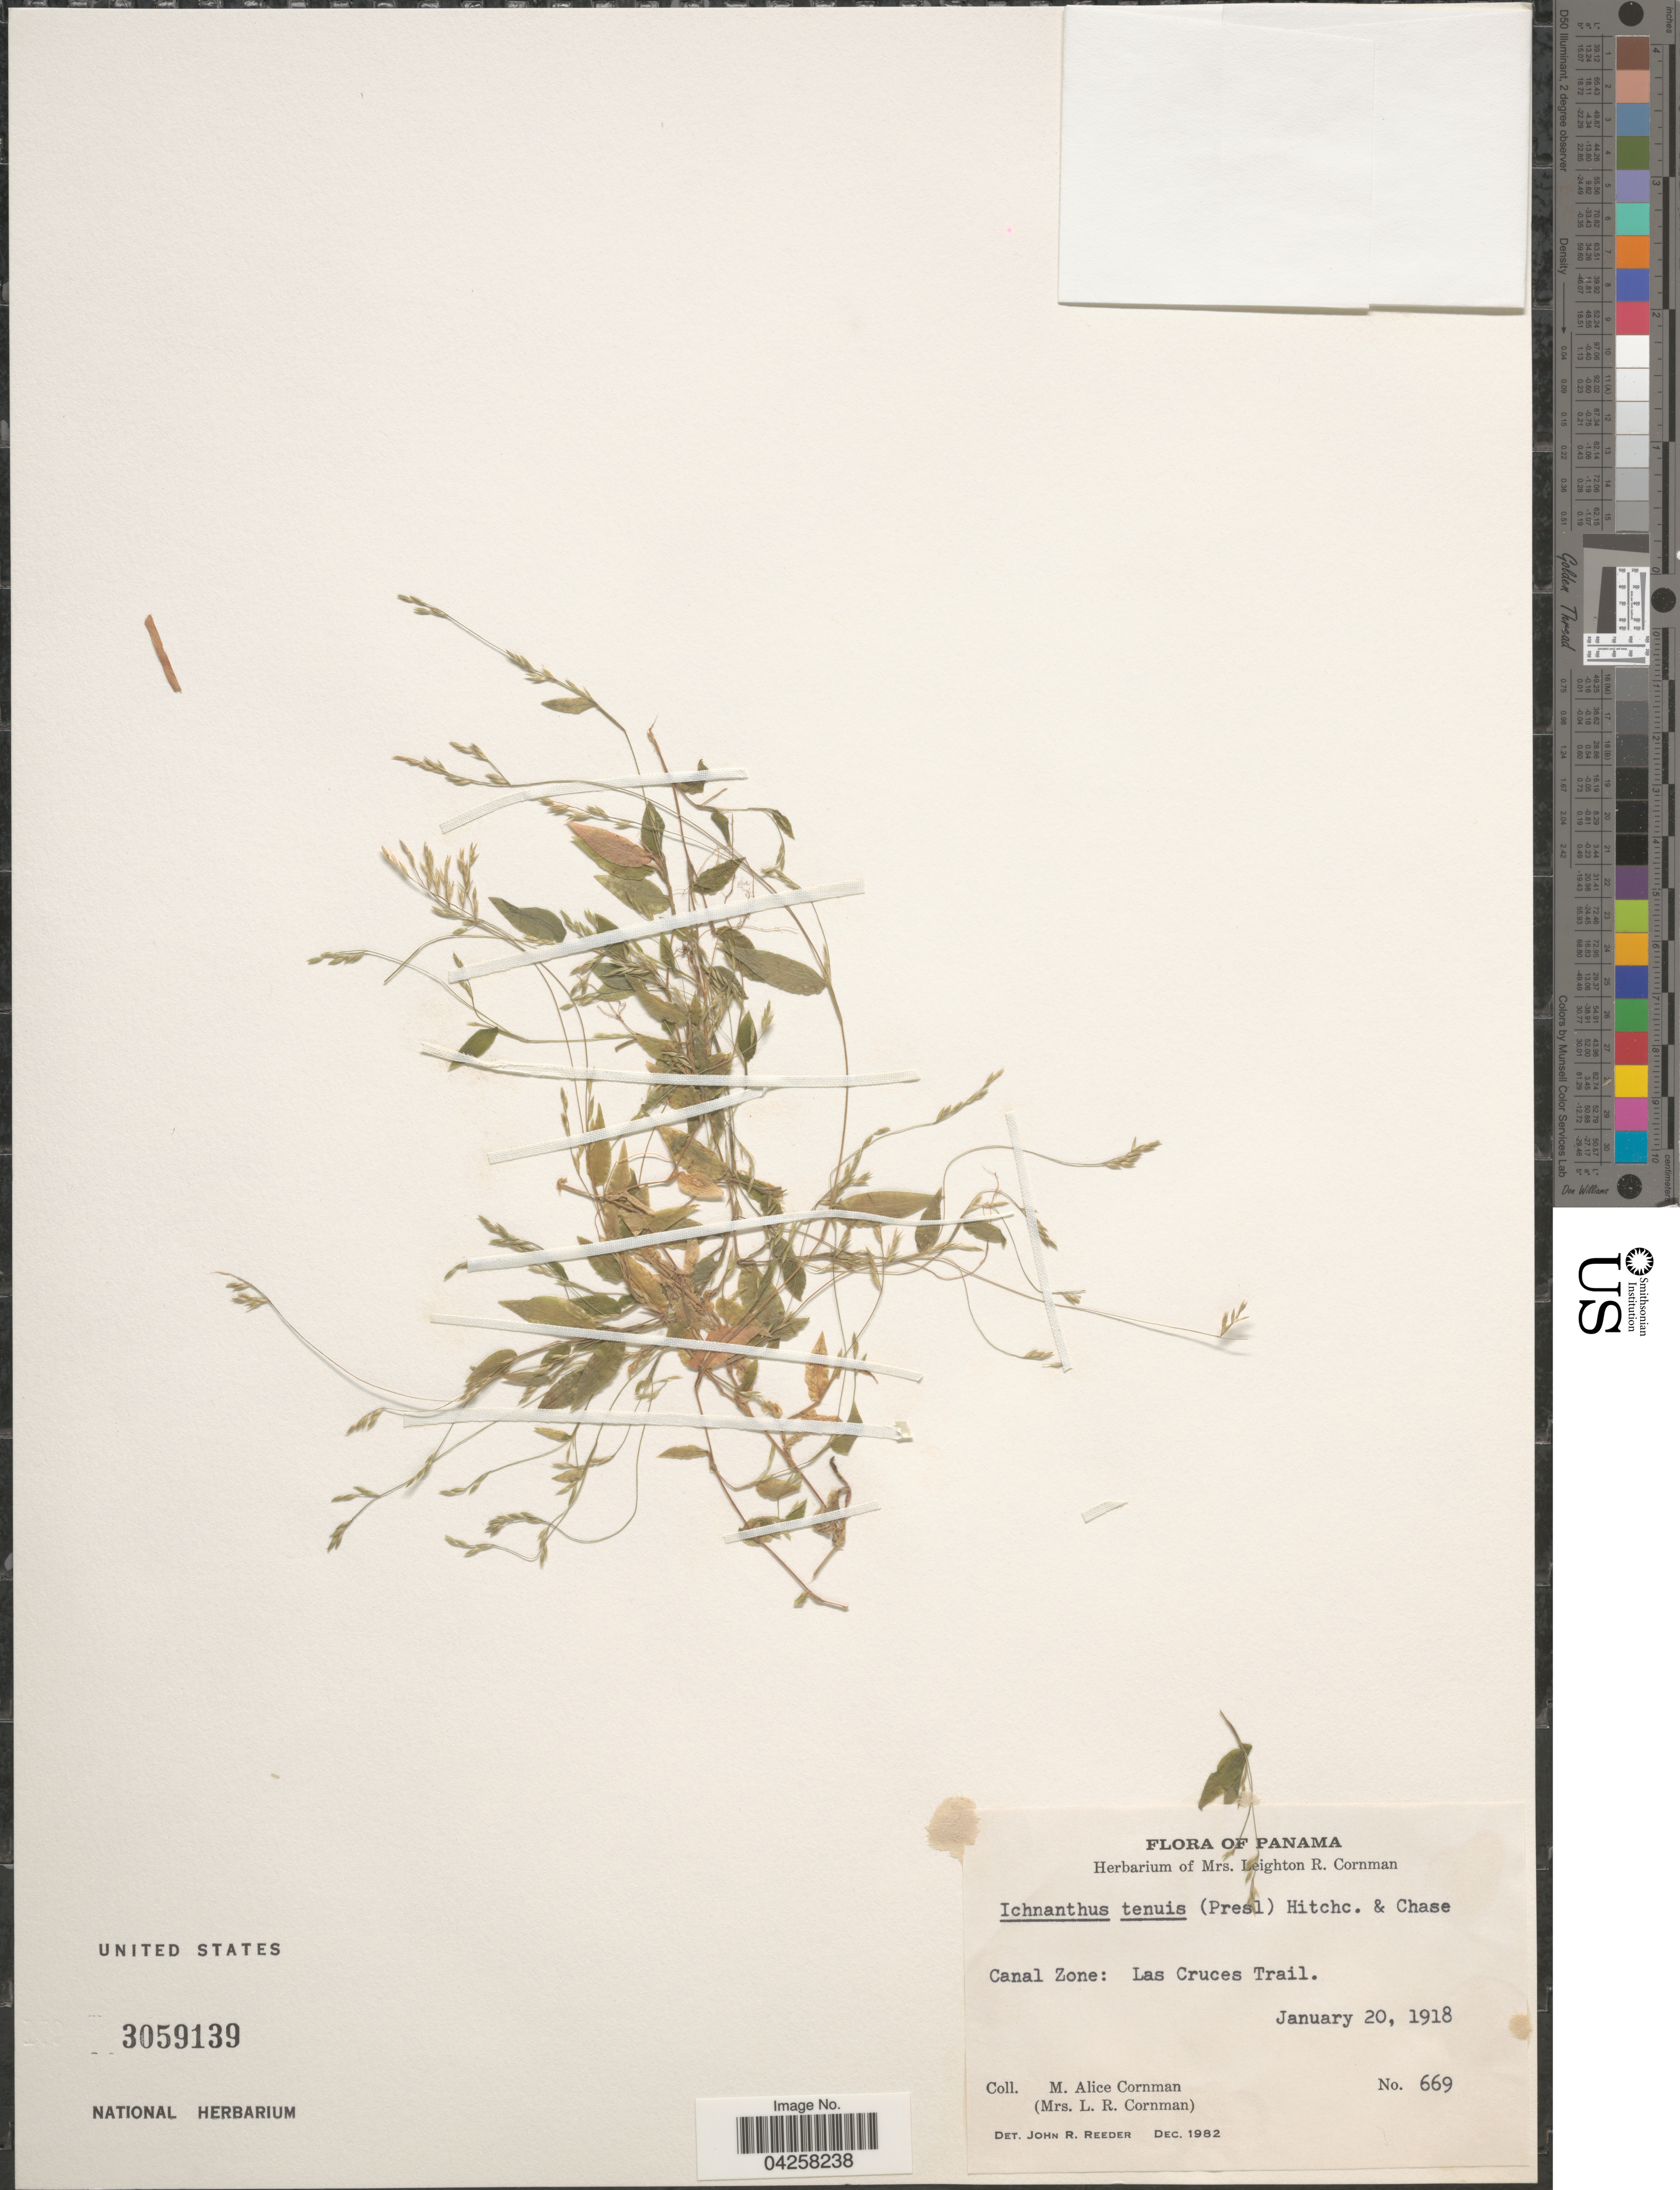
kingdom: Plantae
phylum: Tracheophyta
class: Liliopsida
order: Poales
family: Poaceae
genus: Ichnanthus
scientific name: Ichnanthus tenuis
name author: (J. Presl) Hitchc. & Chase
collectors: M. Cornman & L. Cornman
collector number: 669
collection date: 1918-01-20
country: Panama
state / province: Colón / Panamá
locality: Canal Zone: Las Cruces Trail.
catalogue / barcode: US 3059139